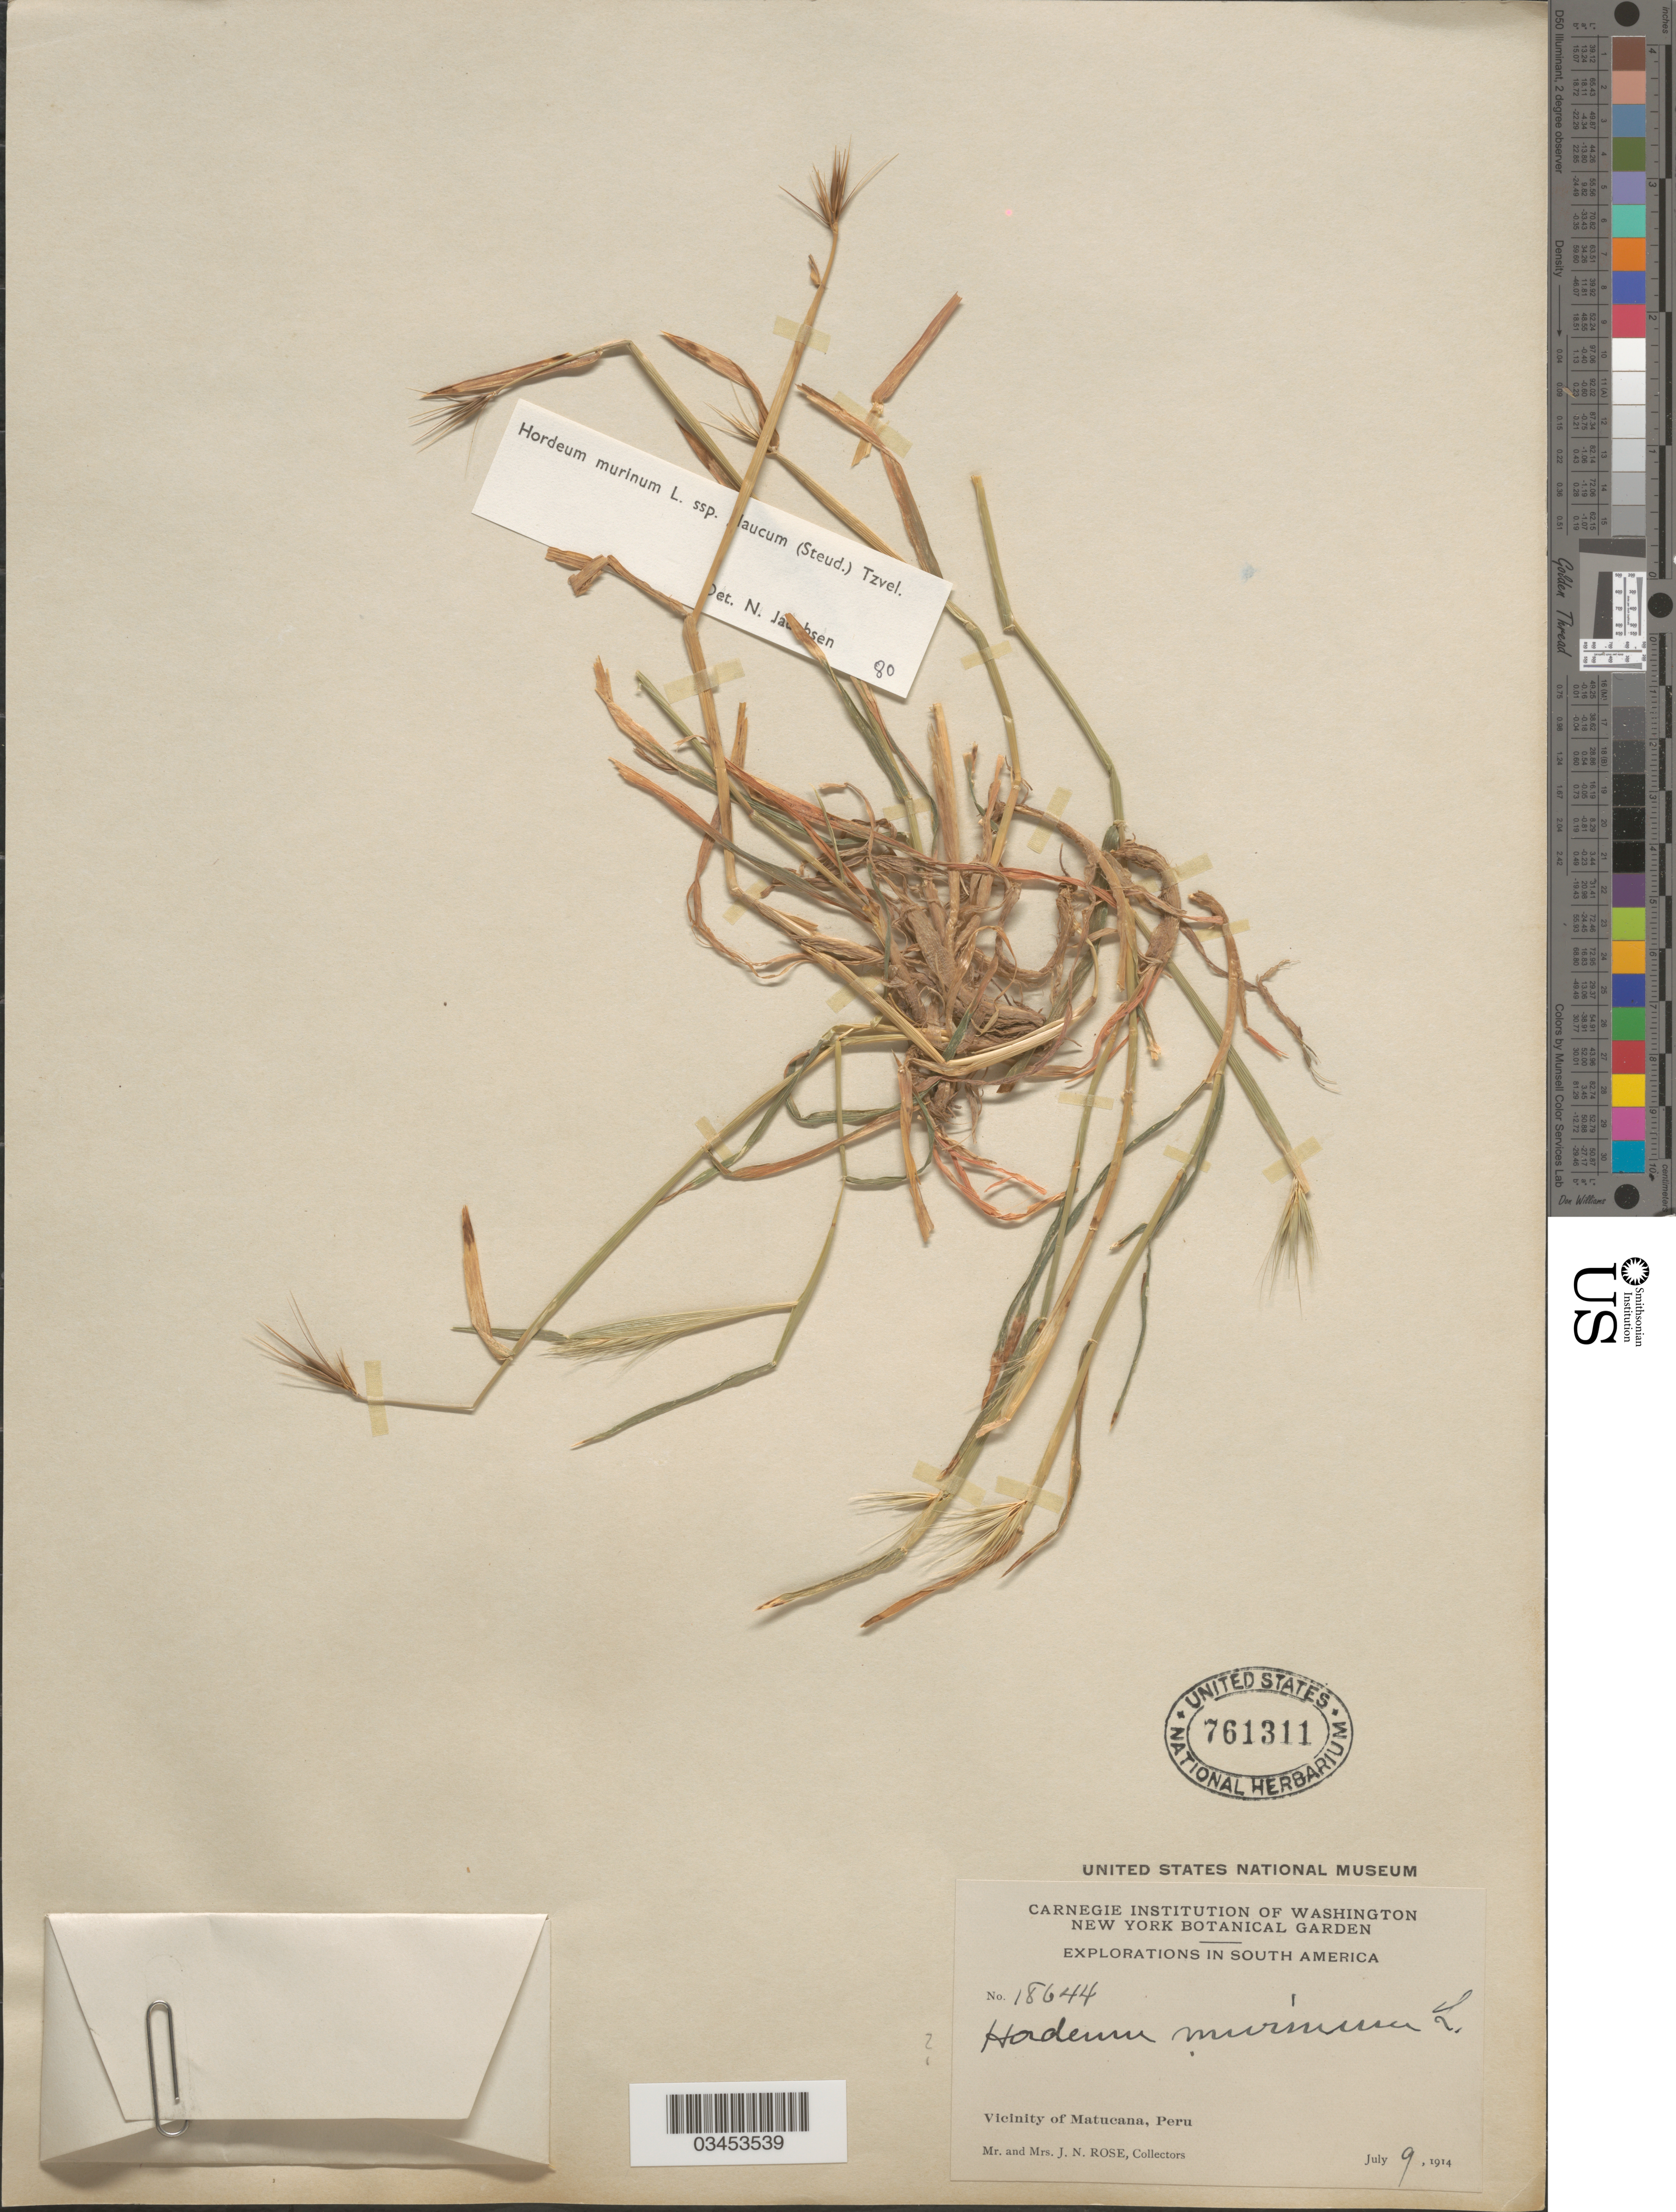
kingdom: Plantae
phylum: Tracheophyta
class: Liliopsida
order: Poales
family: Poaceae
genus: Hordeum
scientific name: Hordeum murinum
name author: L.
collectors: J. N. Rose & L. B. Rose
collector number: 18644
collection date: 1914-07-09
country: Peru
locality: Explorations in South America. Vicinity of Matucana.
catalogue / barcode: US 761311